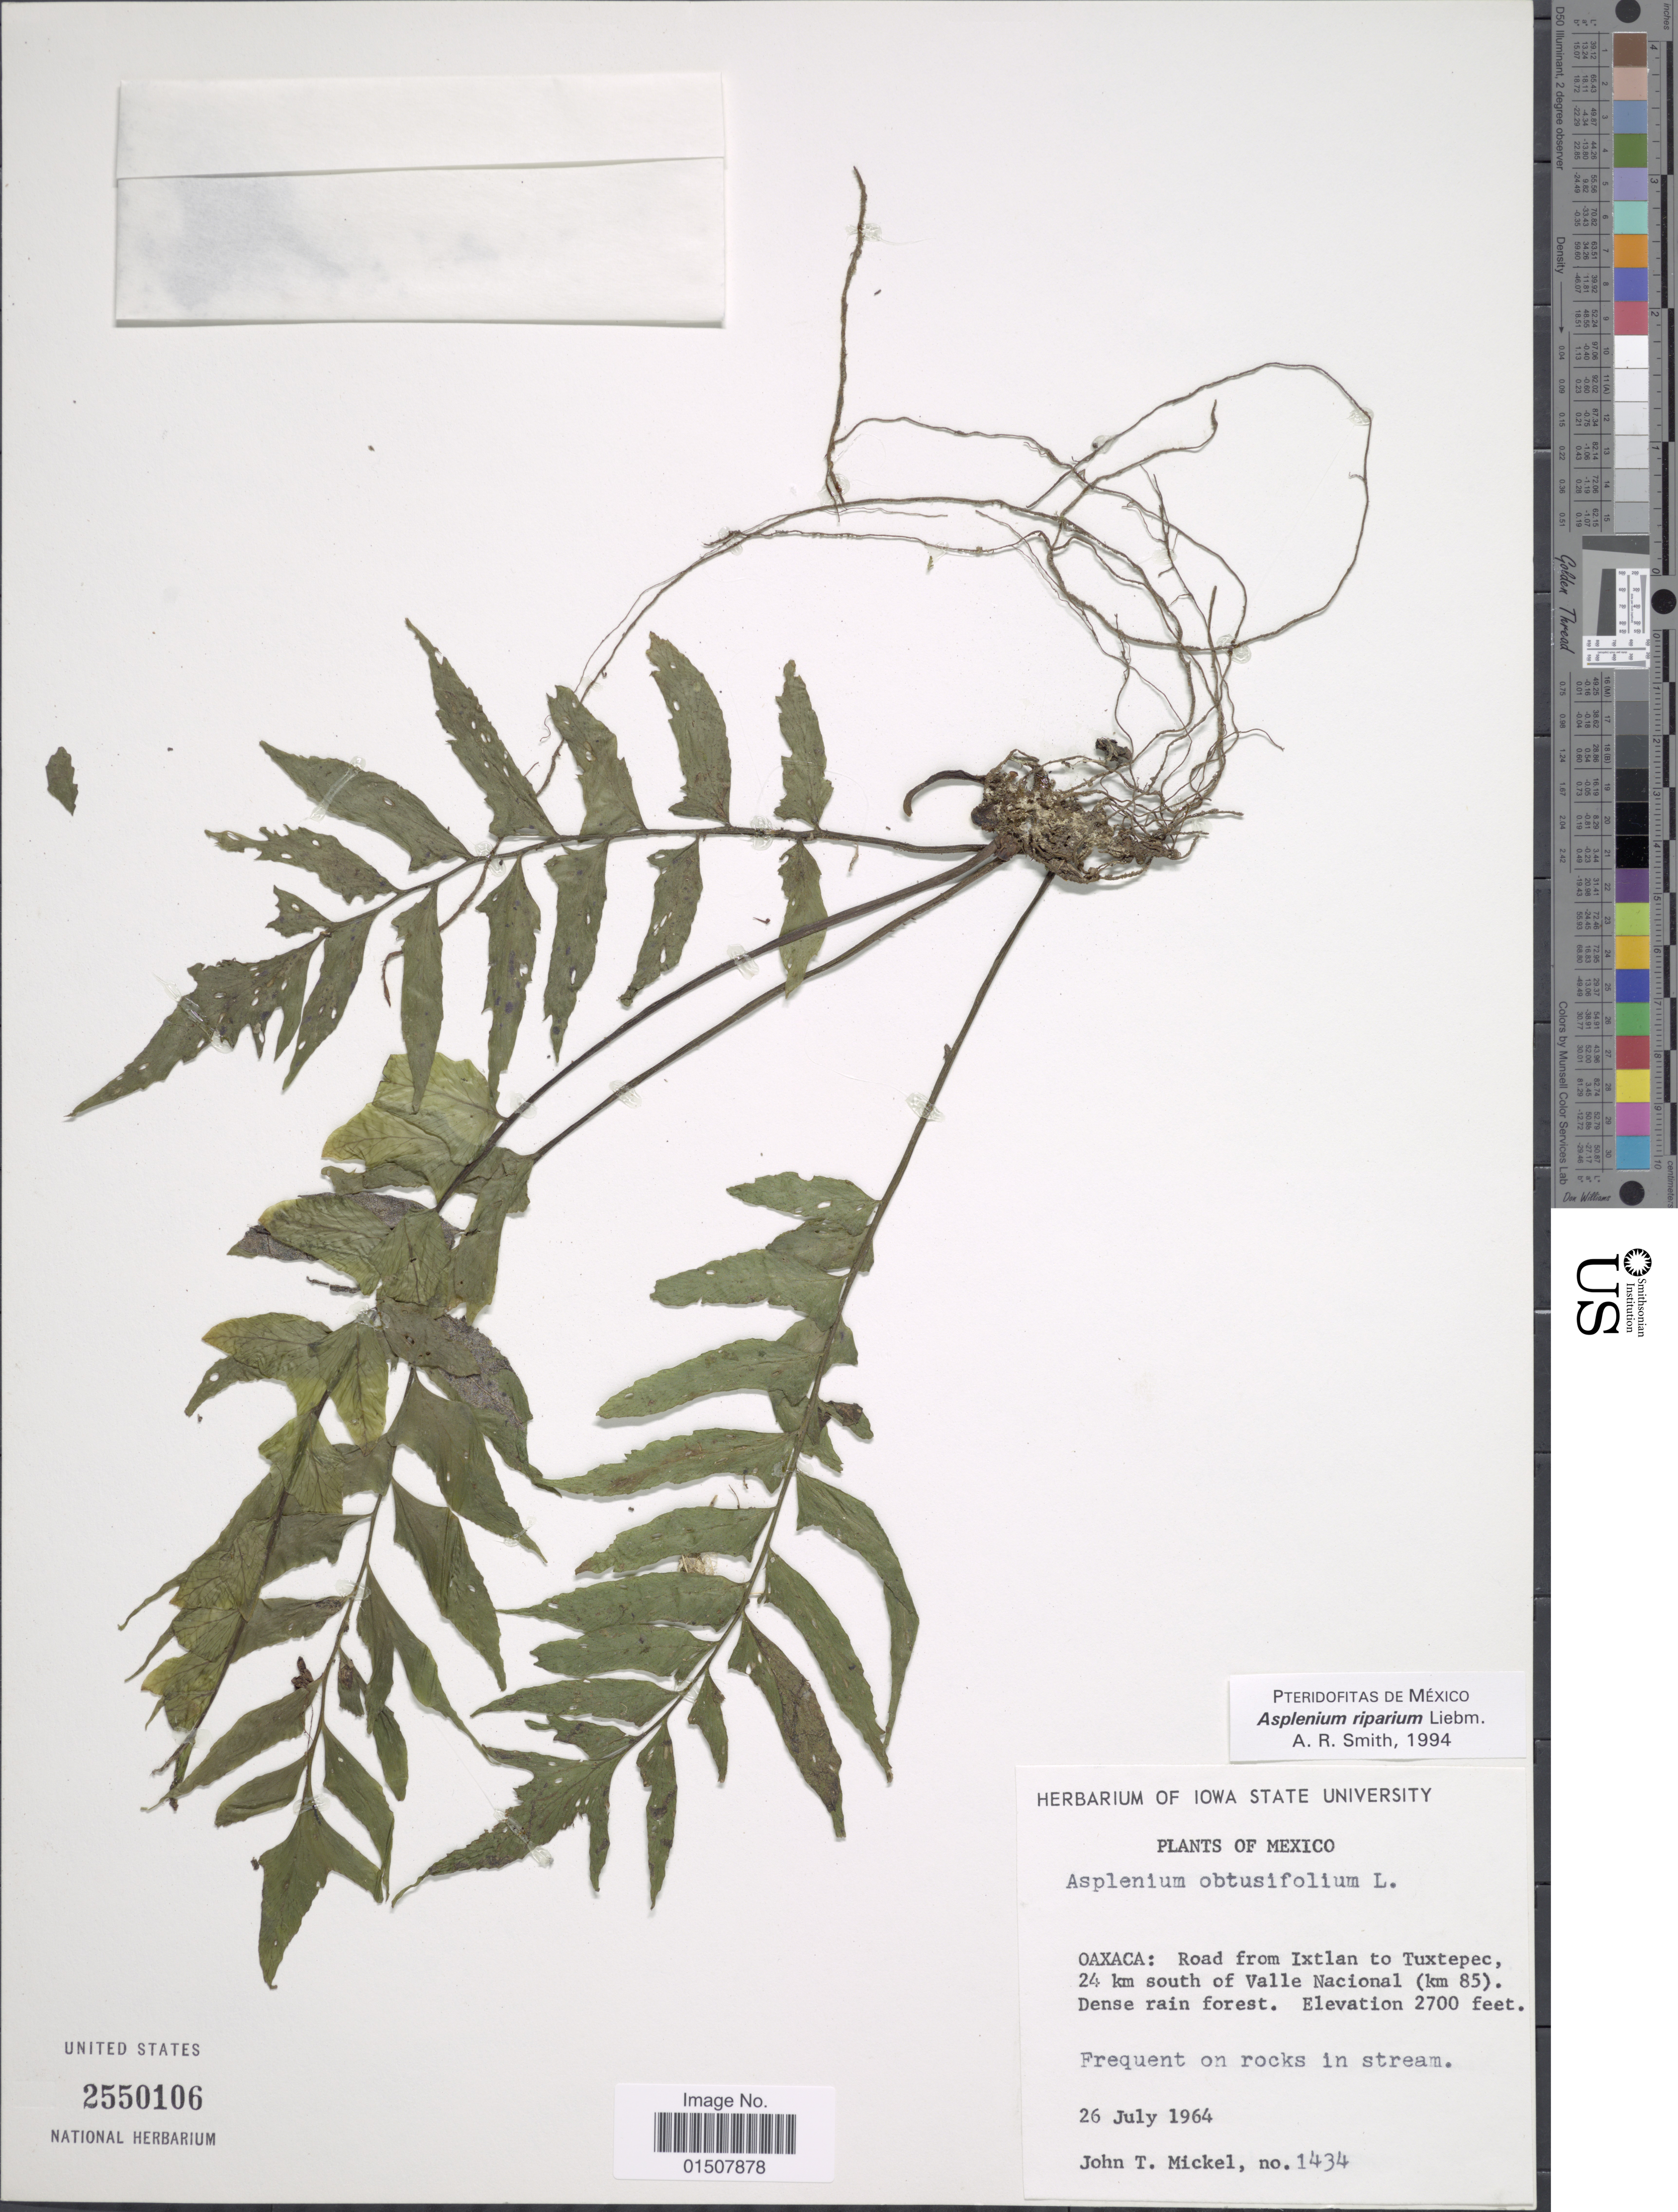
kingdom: Plantae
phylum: Tracheophyta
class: Polypodiopsida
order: Polypodiales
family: Aspleniaceae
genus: Asplenium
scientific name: Asplenium riparium Brack., nom. illeg.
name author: Brack. in Wilkes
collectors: J. T. Mickel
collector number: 1434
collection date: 1964-07-26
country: Mexico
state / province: Oaxaca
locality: Road from Ixtlan to Tuxtepec, 24 km south of Valle Nacional (km 85)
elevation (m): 823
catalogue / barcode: US 2550106